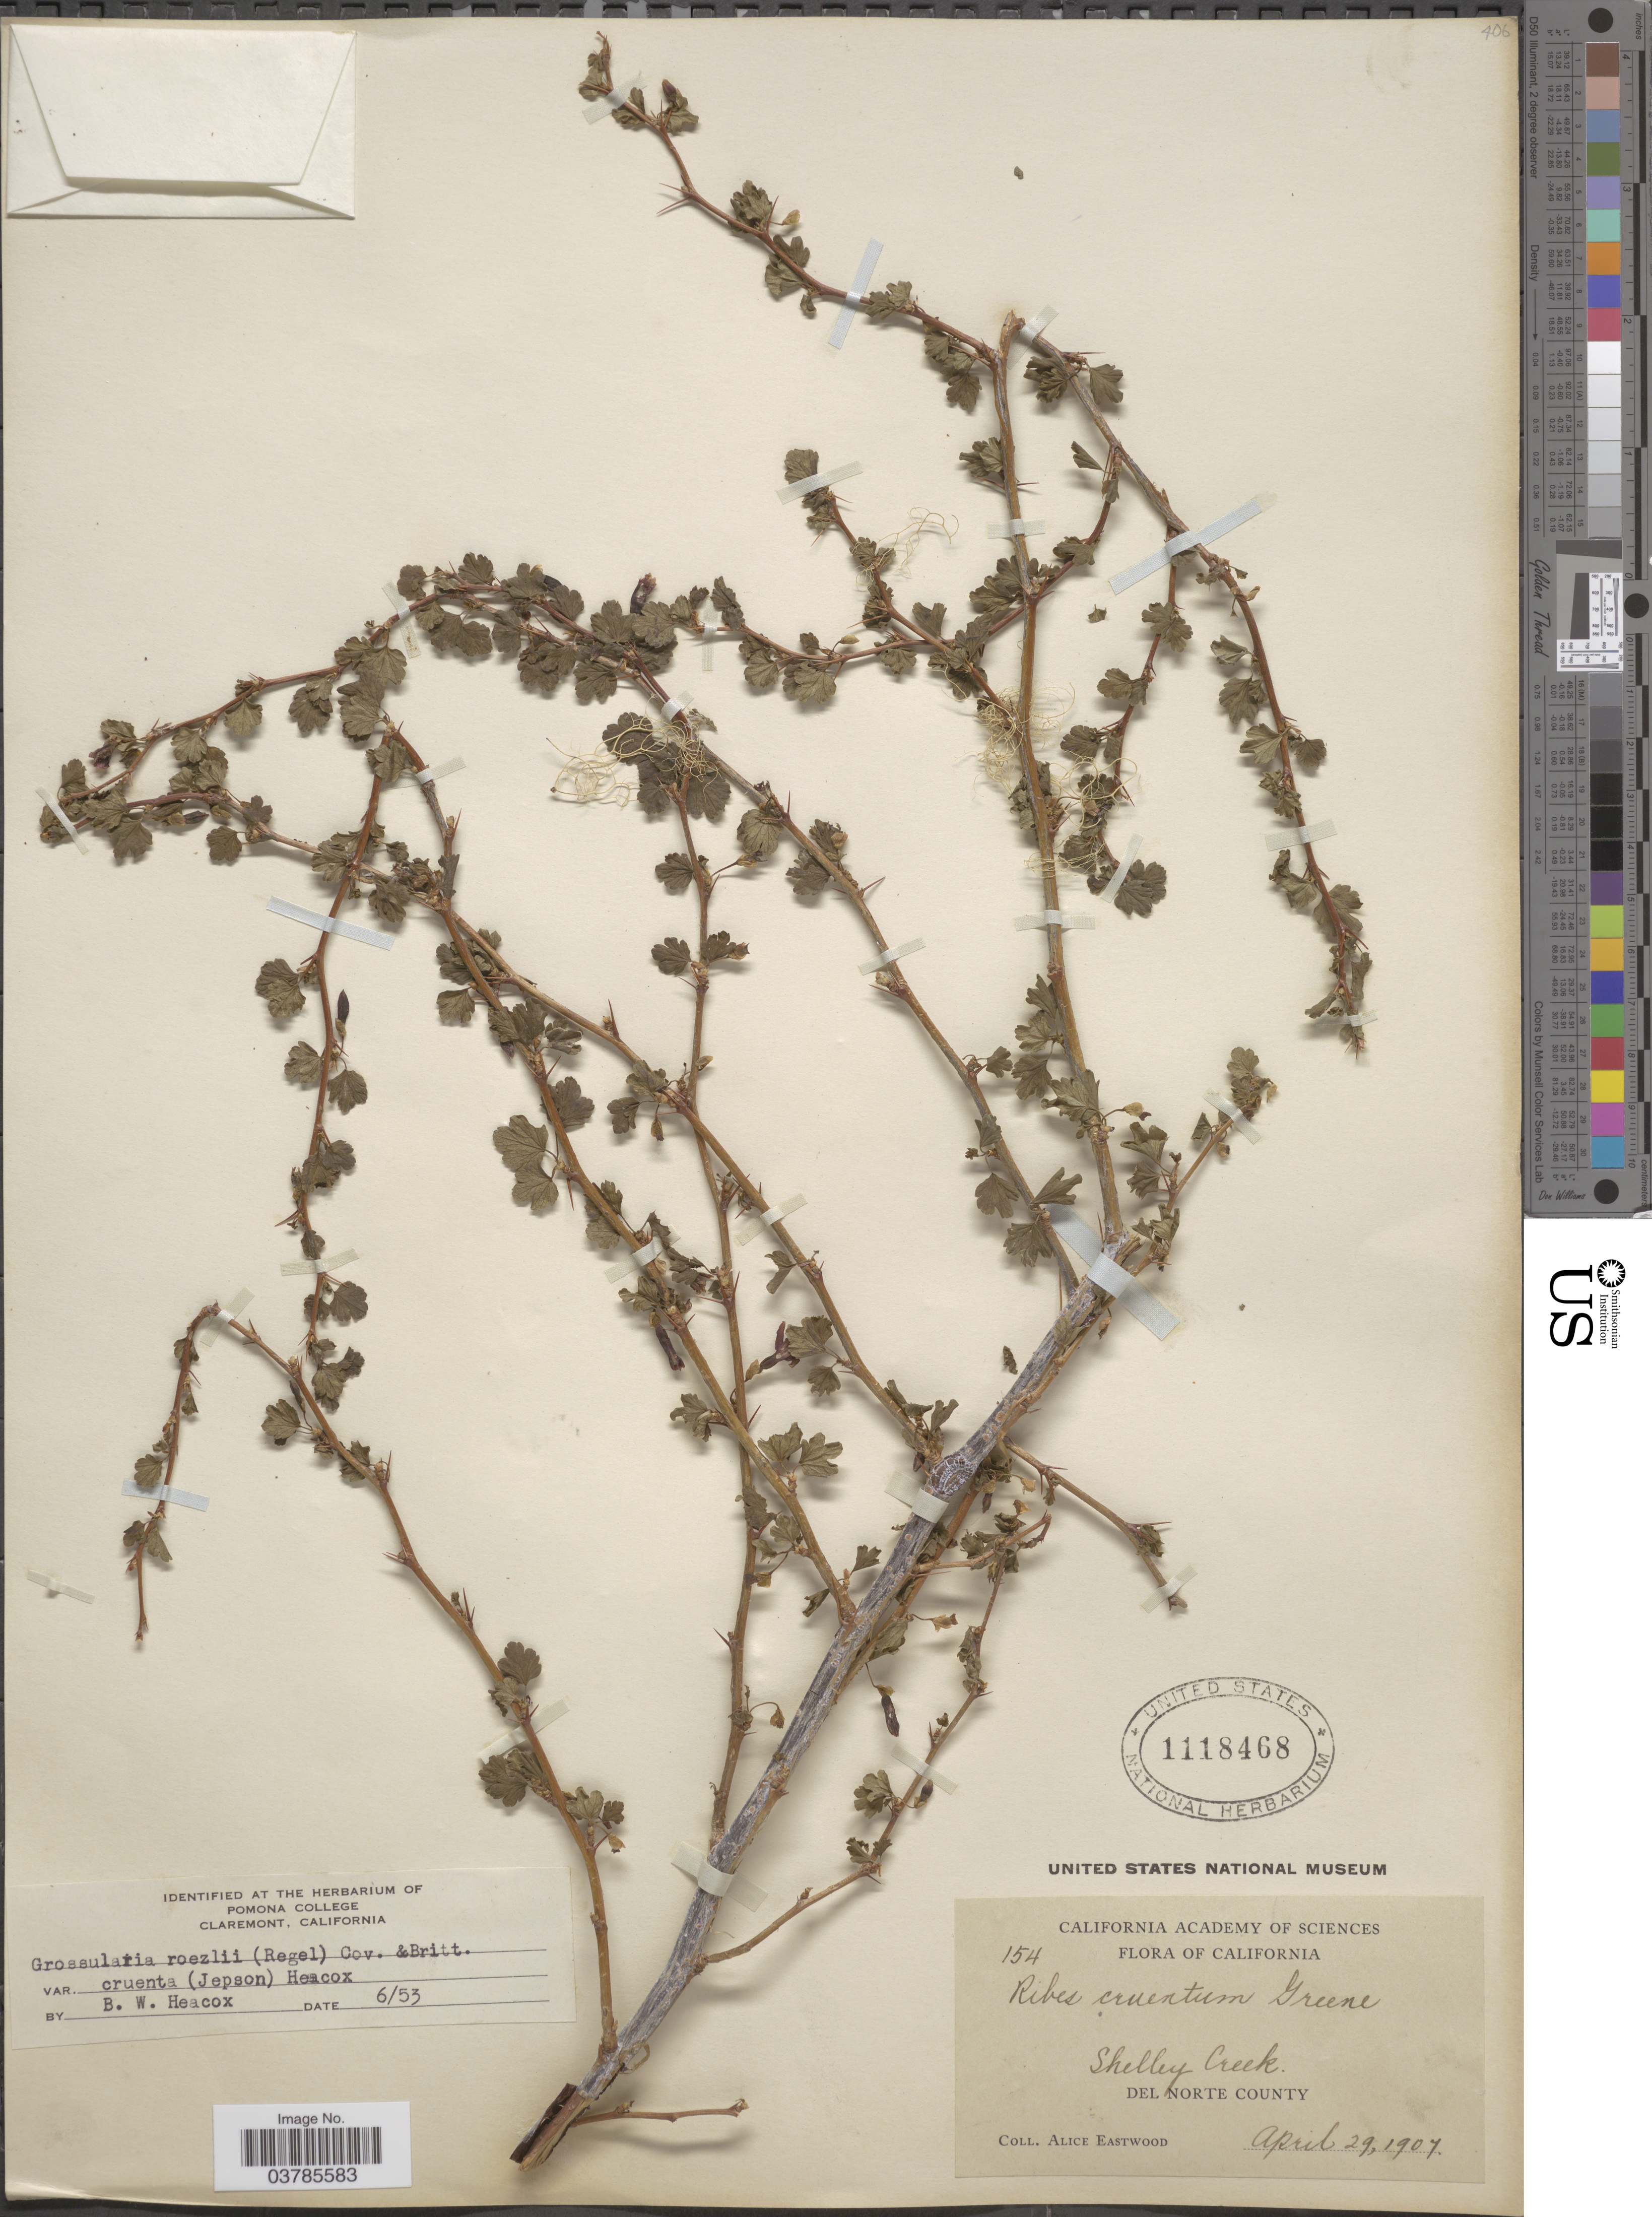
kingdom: Plantae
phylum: Tracheophyta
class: Magnoliopsida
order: Saxifragales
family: Grossulariaceae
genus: Ribes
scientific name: Ribes roezlii var. cruentum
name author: (Greene) Rehder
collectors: A. Eastwood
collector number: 154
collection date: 1907-04-29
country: United States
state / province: California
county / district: Del Norte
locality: Shelley Creek. Del Norte County.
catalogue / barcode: US 1118468